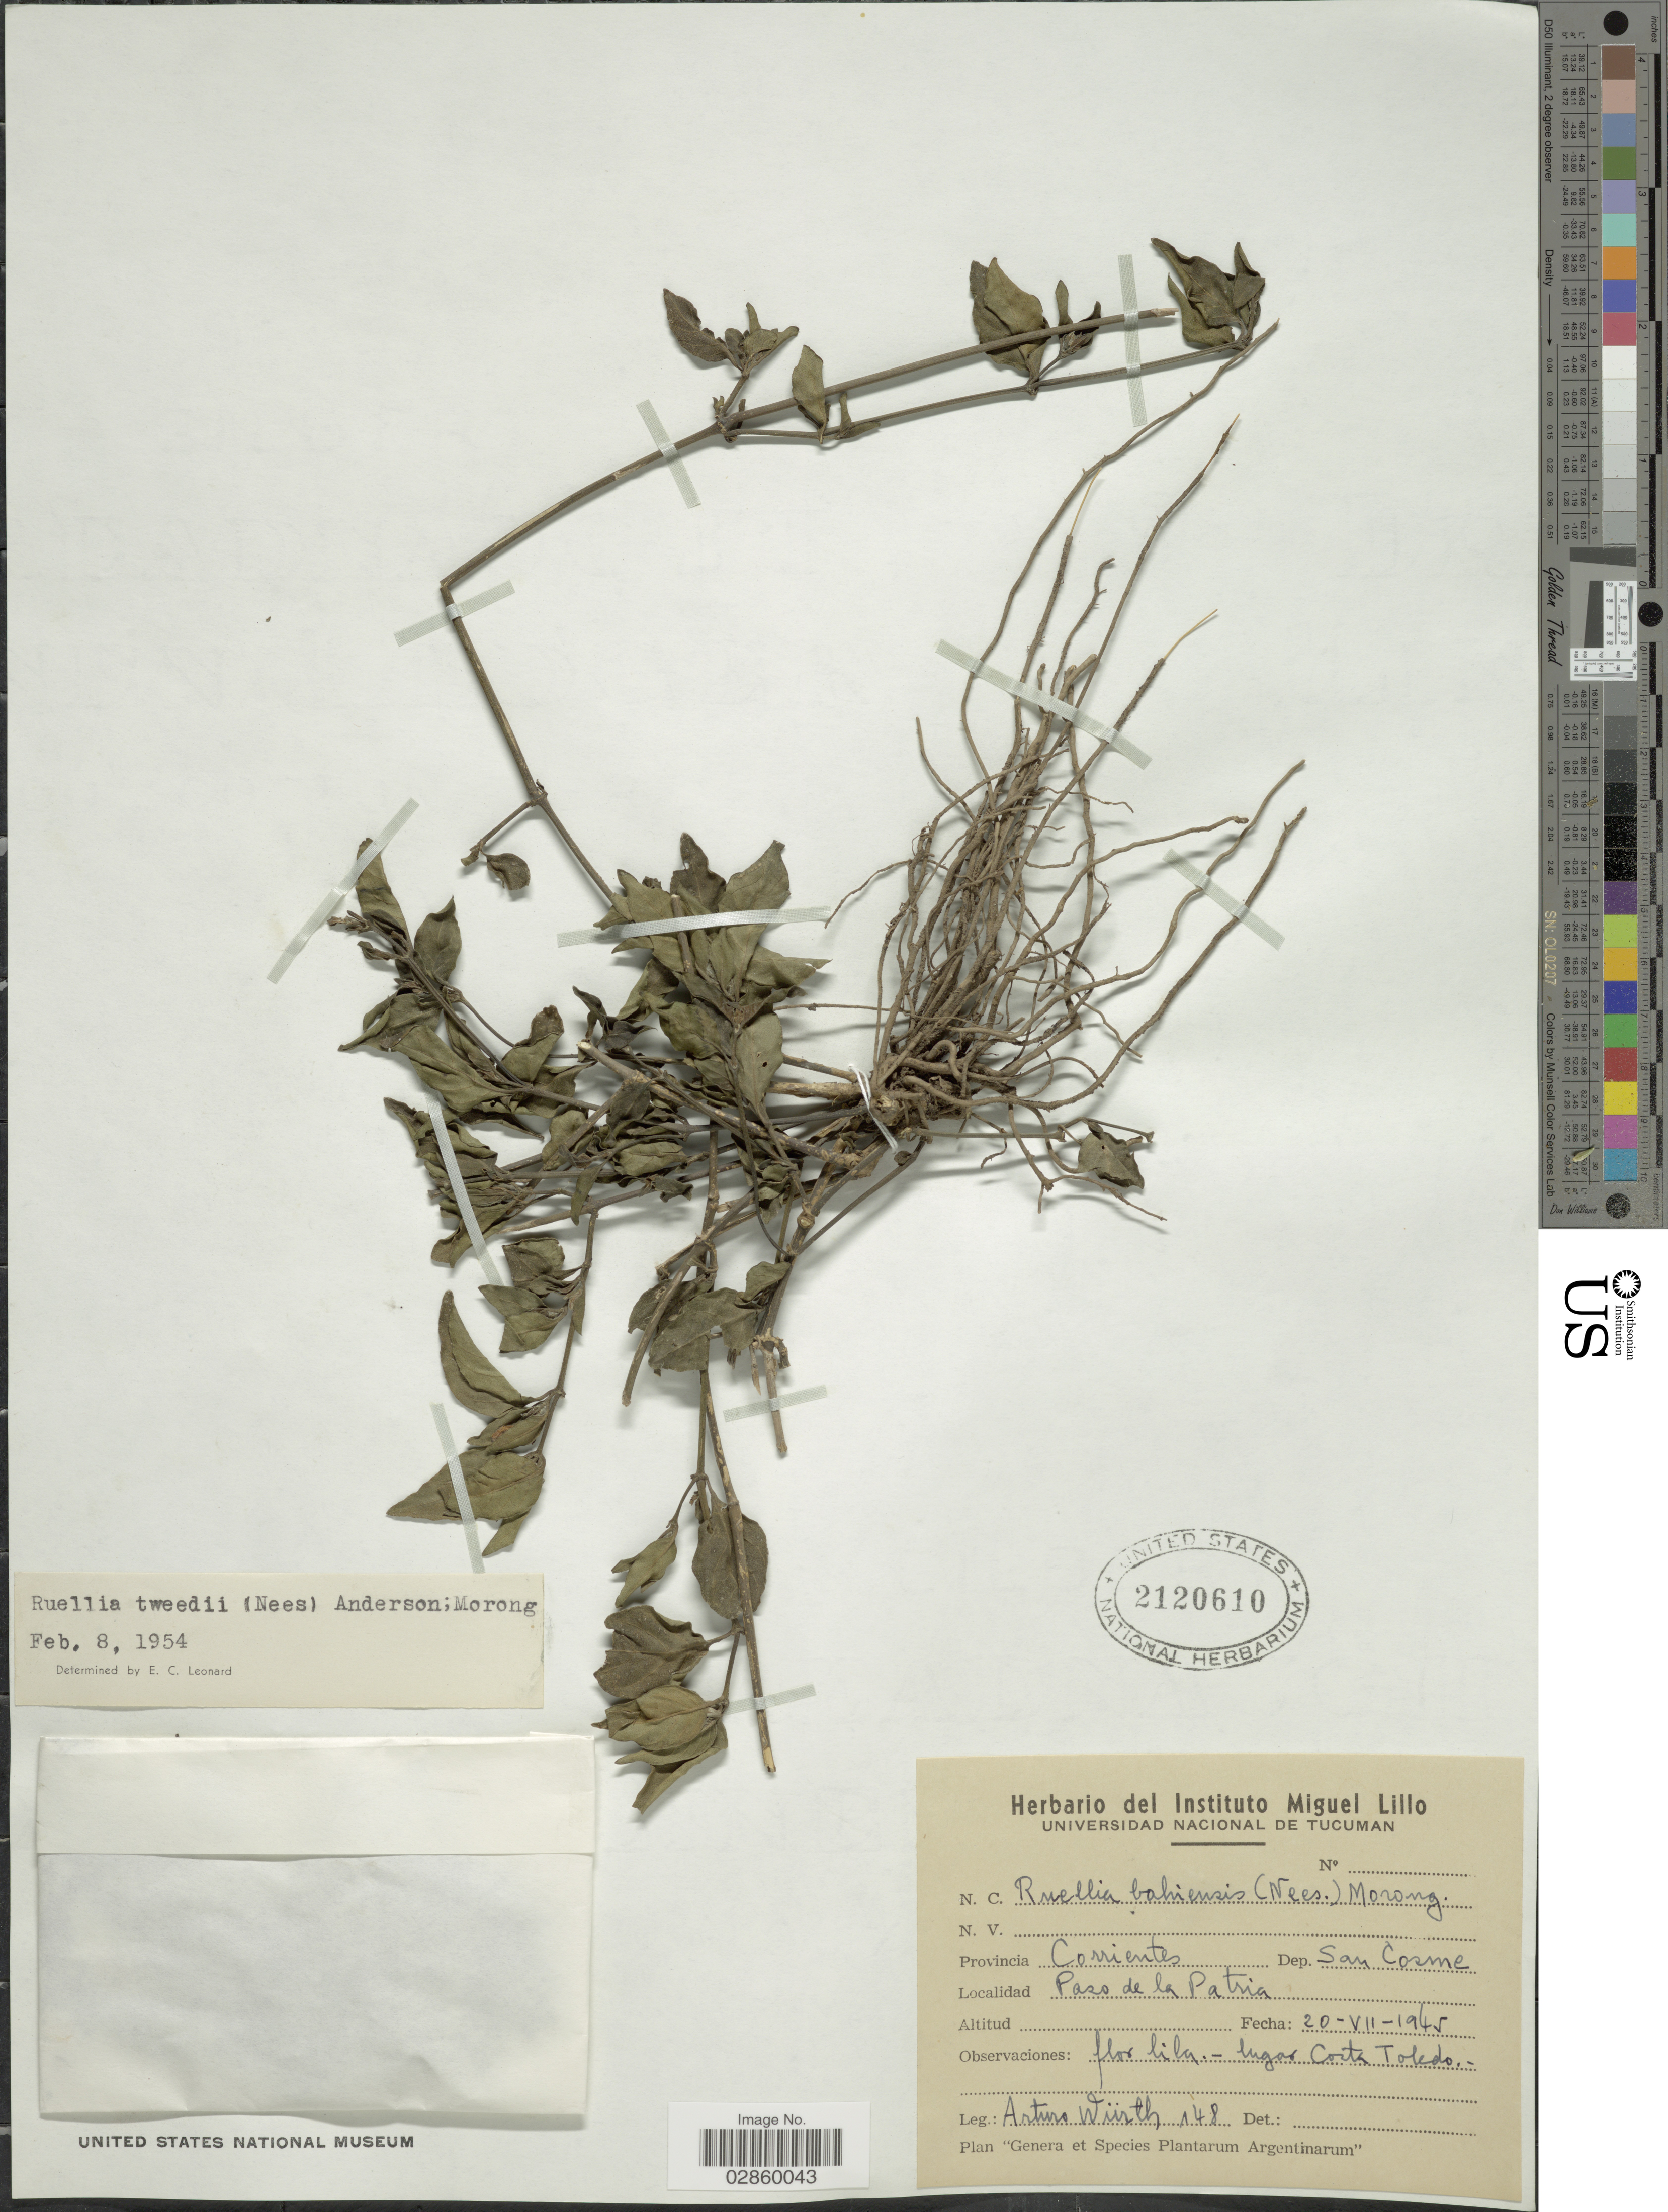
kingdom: Plantae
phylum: Tracheophyta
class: Magnoliopsida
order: Lamiales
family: Acanthaceae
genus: Ruellia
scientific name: Ruellia erythropus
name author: (Nees) Lindau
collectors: A. Wurth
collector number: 148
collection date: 1945-07-20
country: Argentina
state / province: Corrientes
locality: Dep. San Cosme, Paso de la Patria.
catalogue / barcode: US 2120610